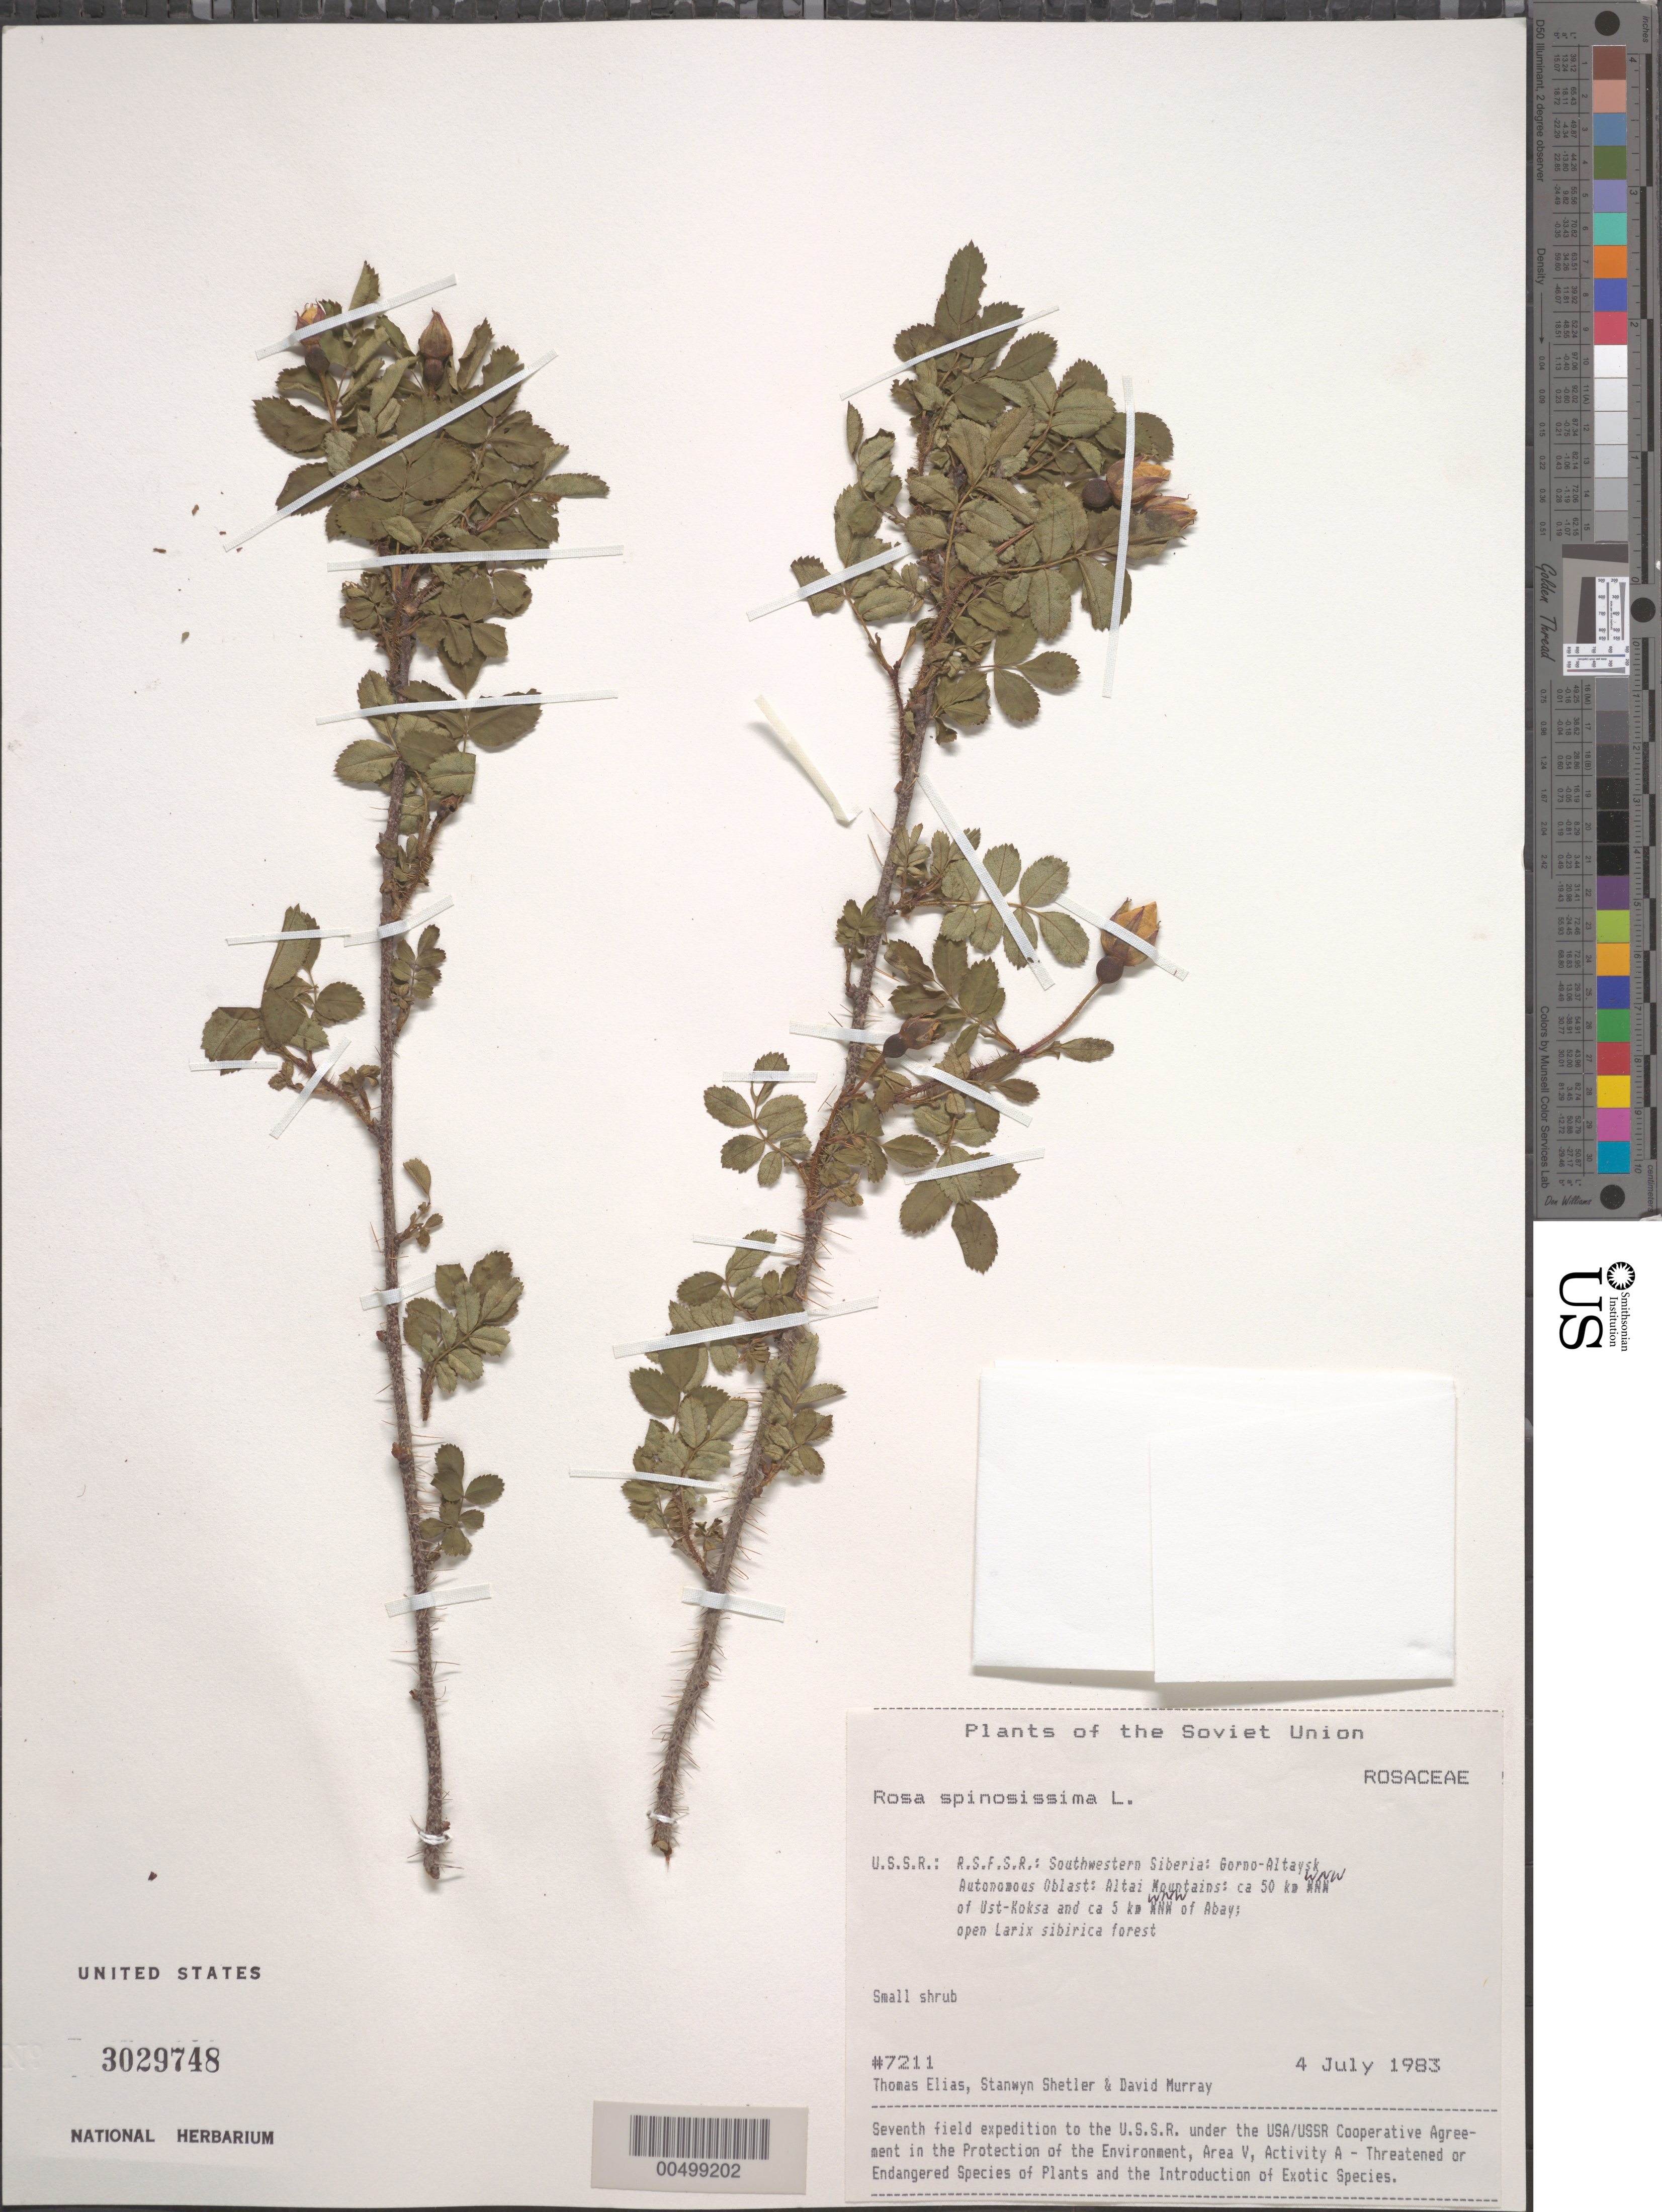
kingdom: Plantae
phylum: Tracheophyta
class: Magnoliopsida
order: Rosales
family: Rosaceae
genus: Rosa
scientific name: Rosa spinosissima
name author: L.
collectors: T. Elias, S. Shetler & D. F. Murray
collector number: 7211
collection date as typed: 04 Jul 1983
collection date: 1983-07-04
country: Russian Federation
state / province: Altai Republic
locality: Altai Mountains, ca. 50 km WNW of Ust-Koksa and ca. 5 km WNW of Abay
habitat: open Larix sibirica forest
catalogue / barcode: US 3029748